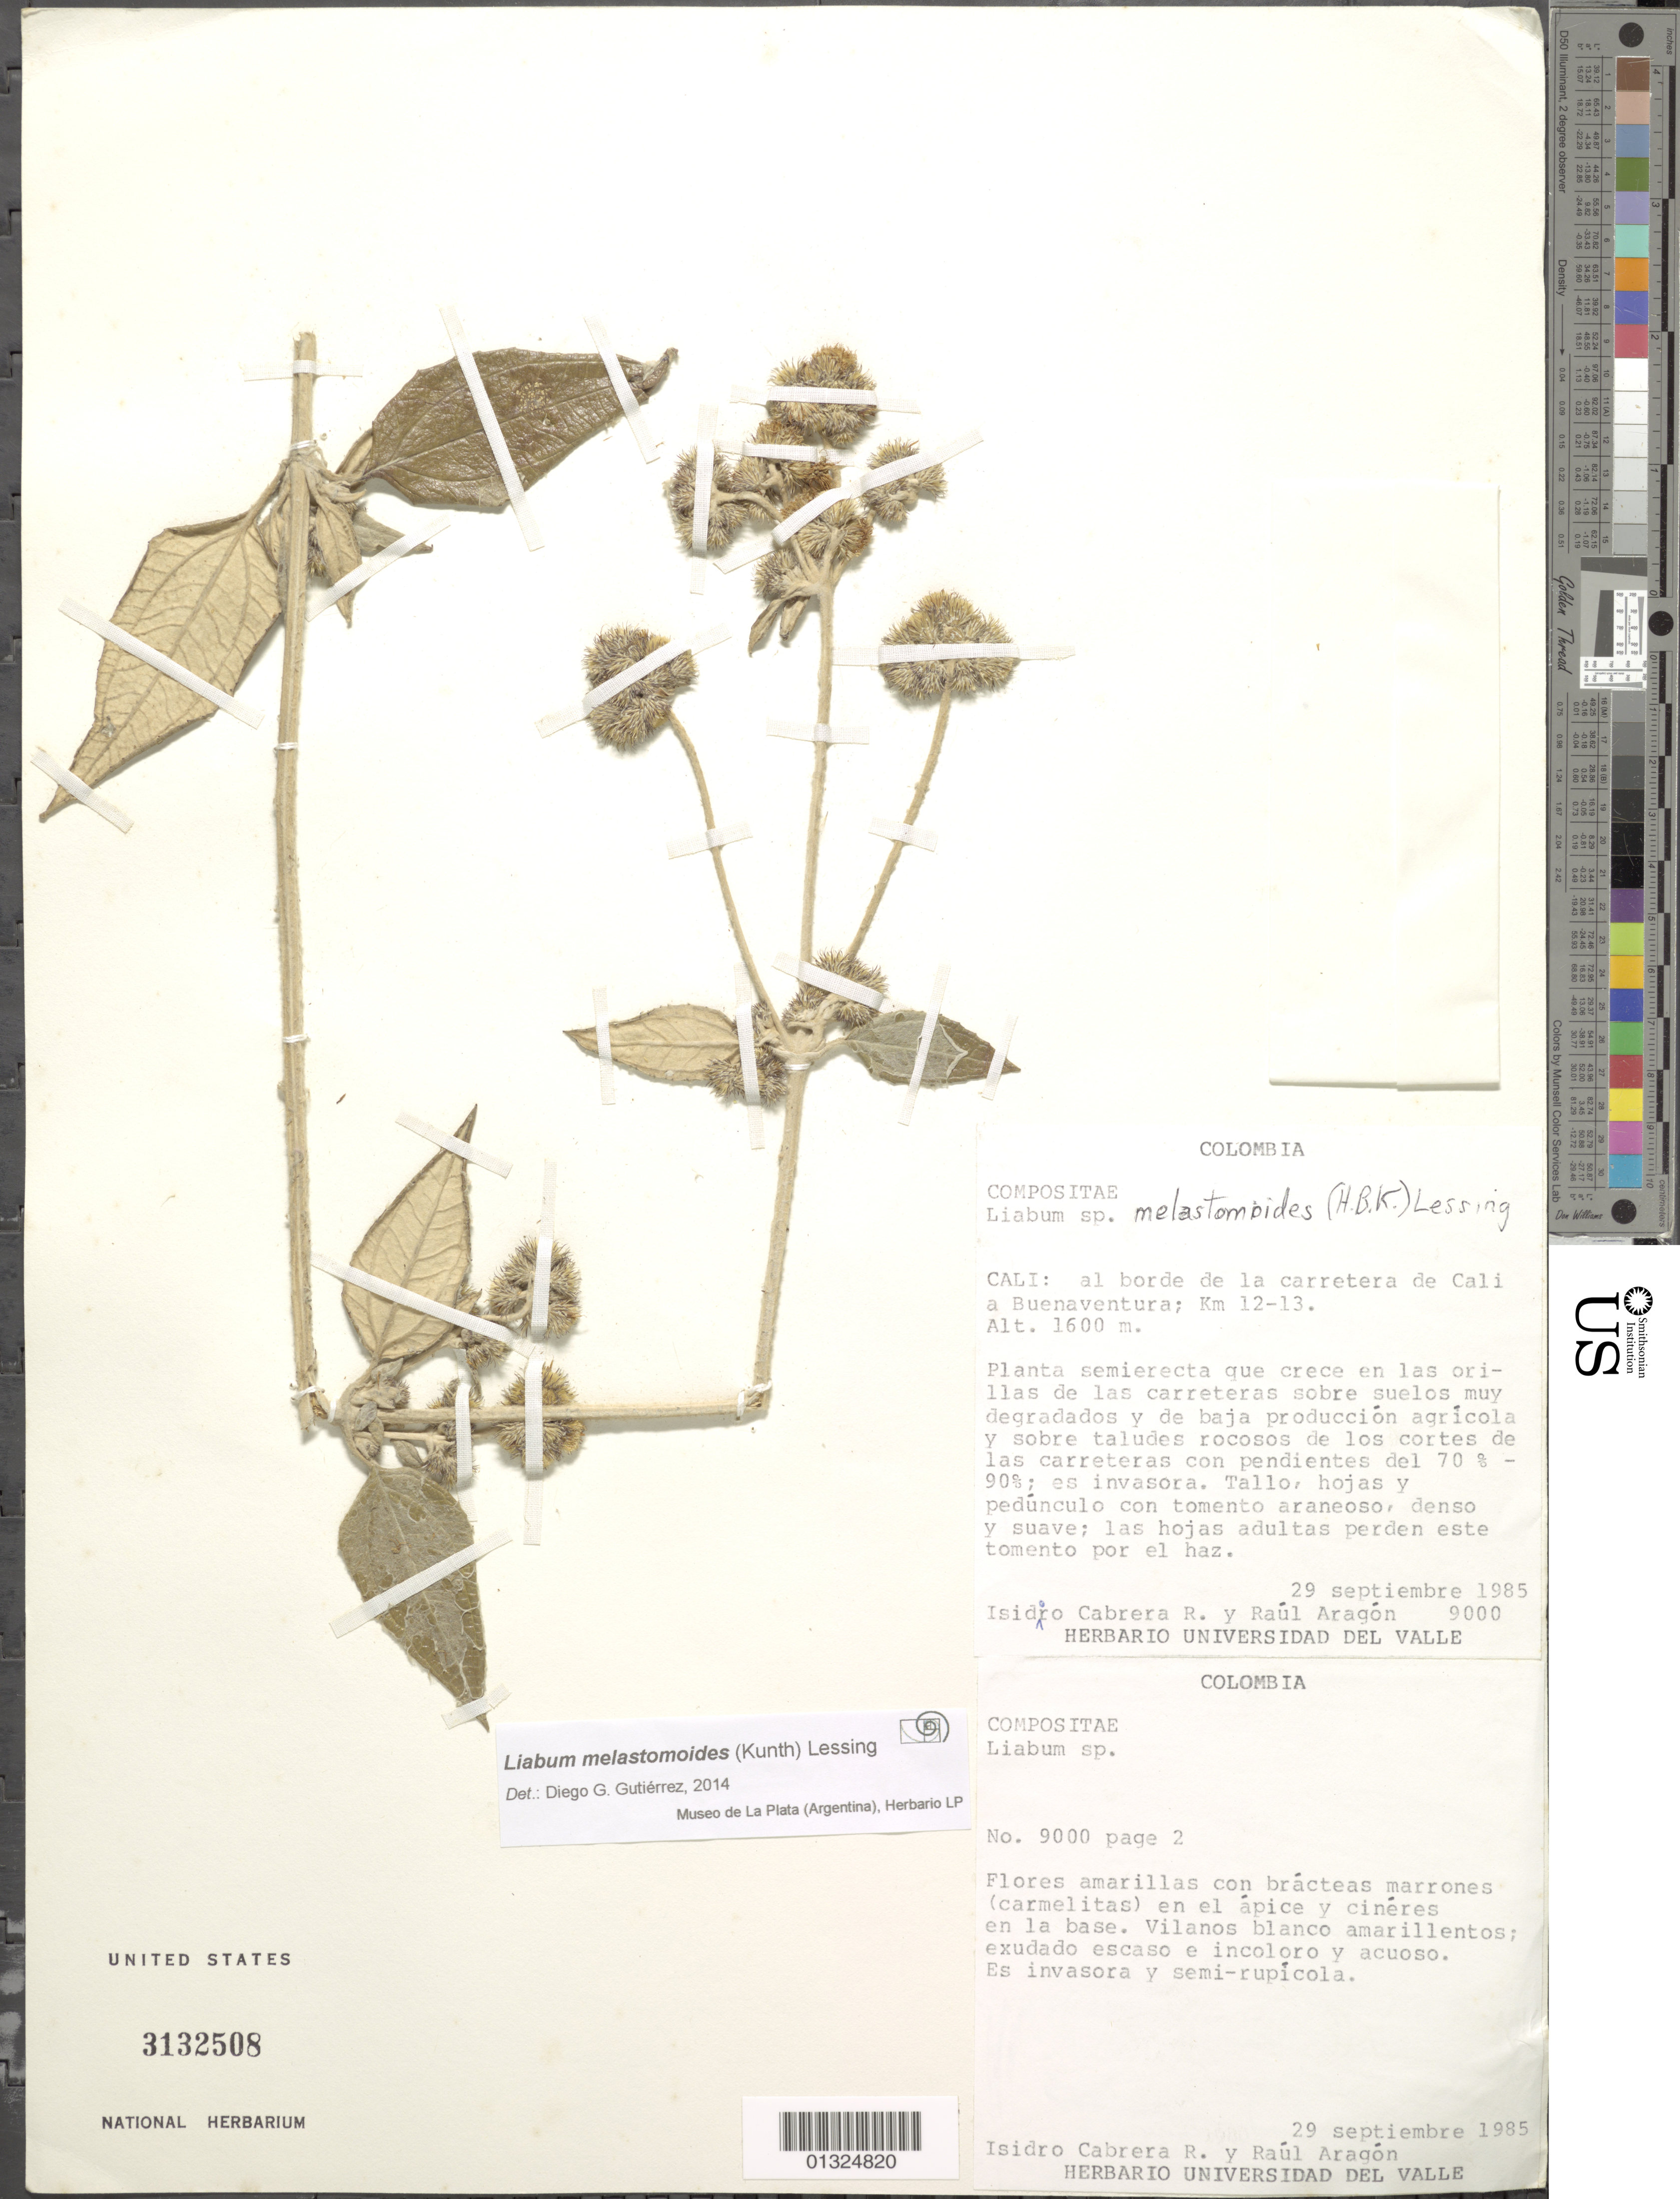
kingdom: Plantae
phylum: Tracheophyta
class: Magnoliopsida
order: Asterales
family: Asteraceae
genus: Liabum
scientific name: Liabum melastomoides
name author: (Kunth) Less.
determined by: Gutierrez, D. G.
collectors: I. Cabrera & R. ARAGON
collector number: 9000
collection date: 1985-09-29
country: Colombia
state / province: Valle del Cauca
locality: Cali: al borde de la carretera de Cali a Buenaventura; km 12-13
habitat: Crece en las orillas de las carreteras sobre suelos muy degradados y de baja produccion agricola y sobre taludes rocosos de los cortex de las carreteras con pedientes del 70% - 90%; es invasora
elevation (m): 1600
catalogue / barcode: US 3132508